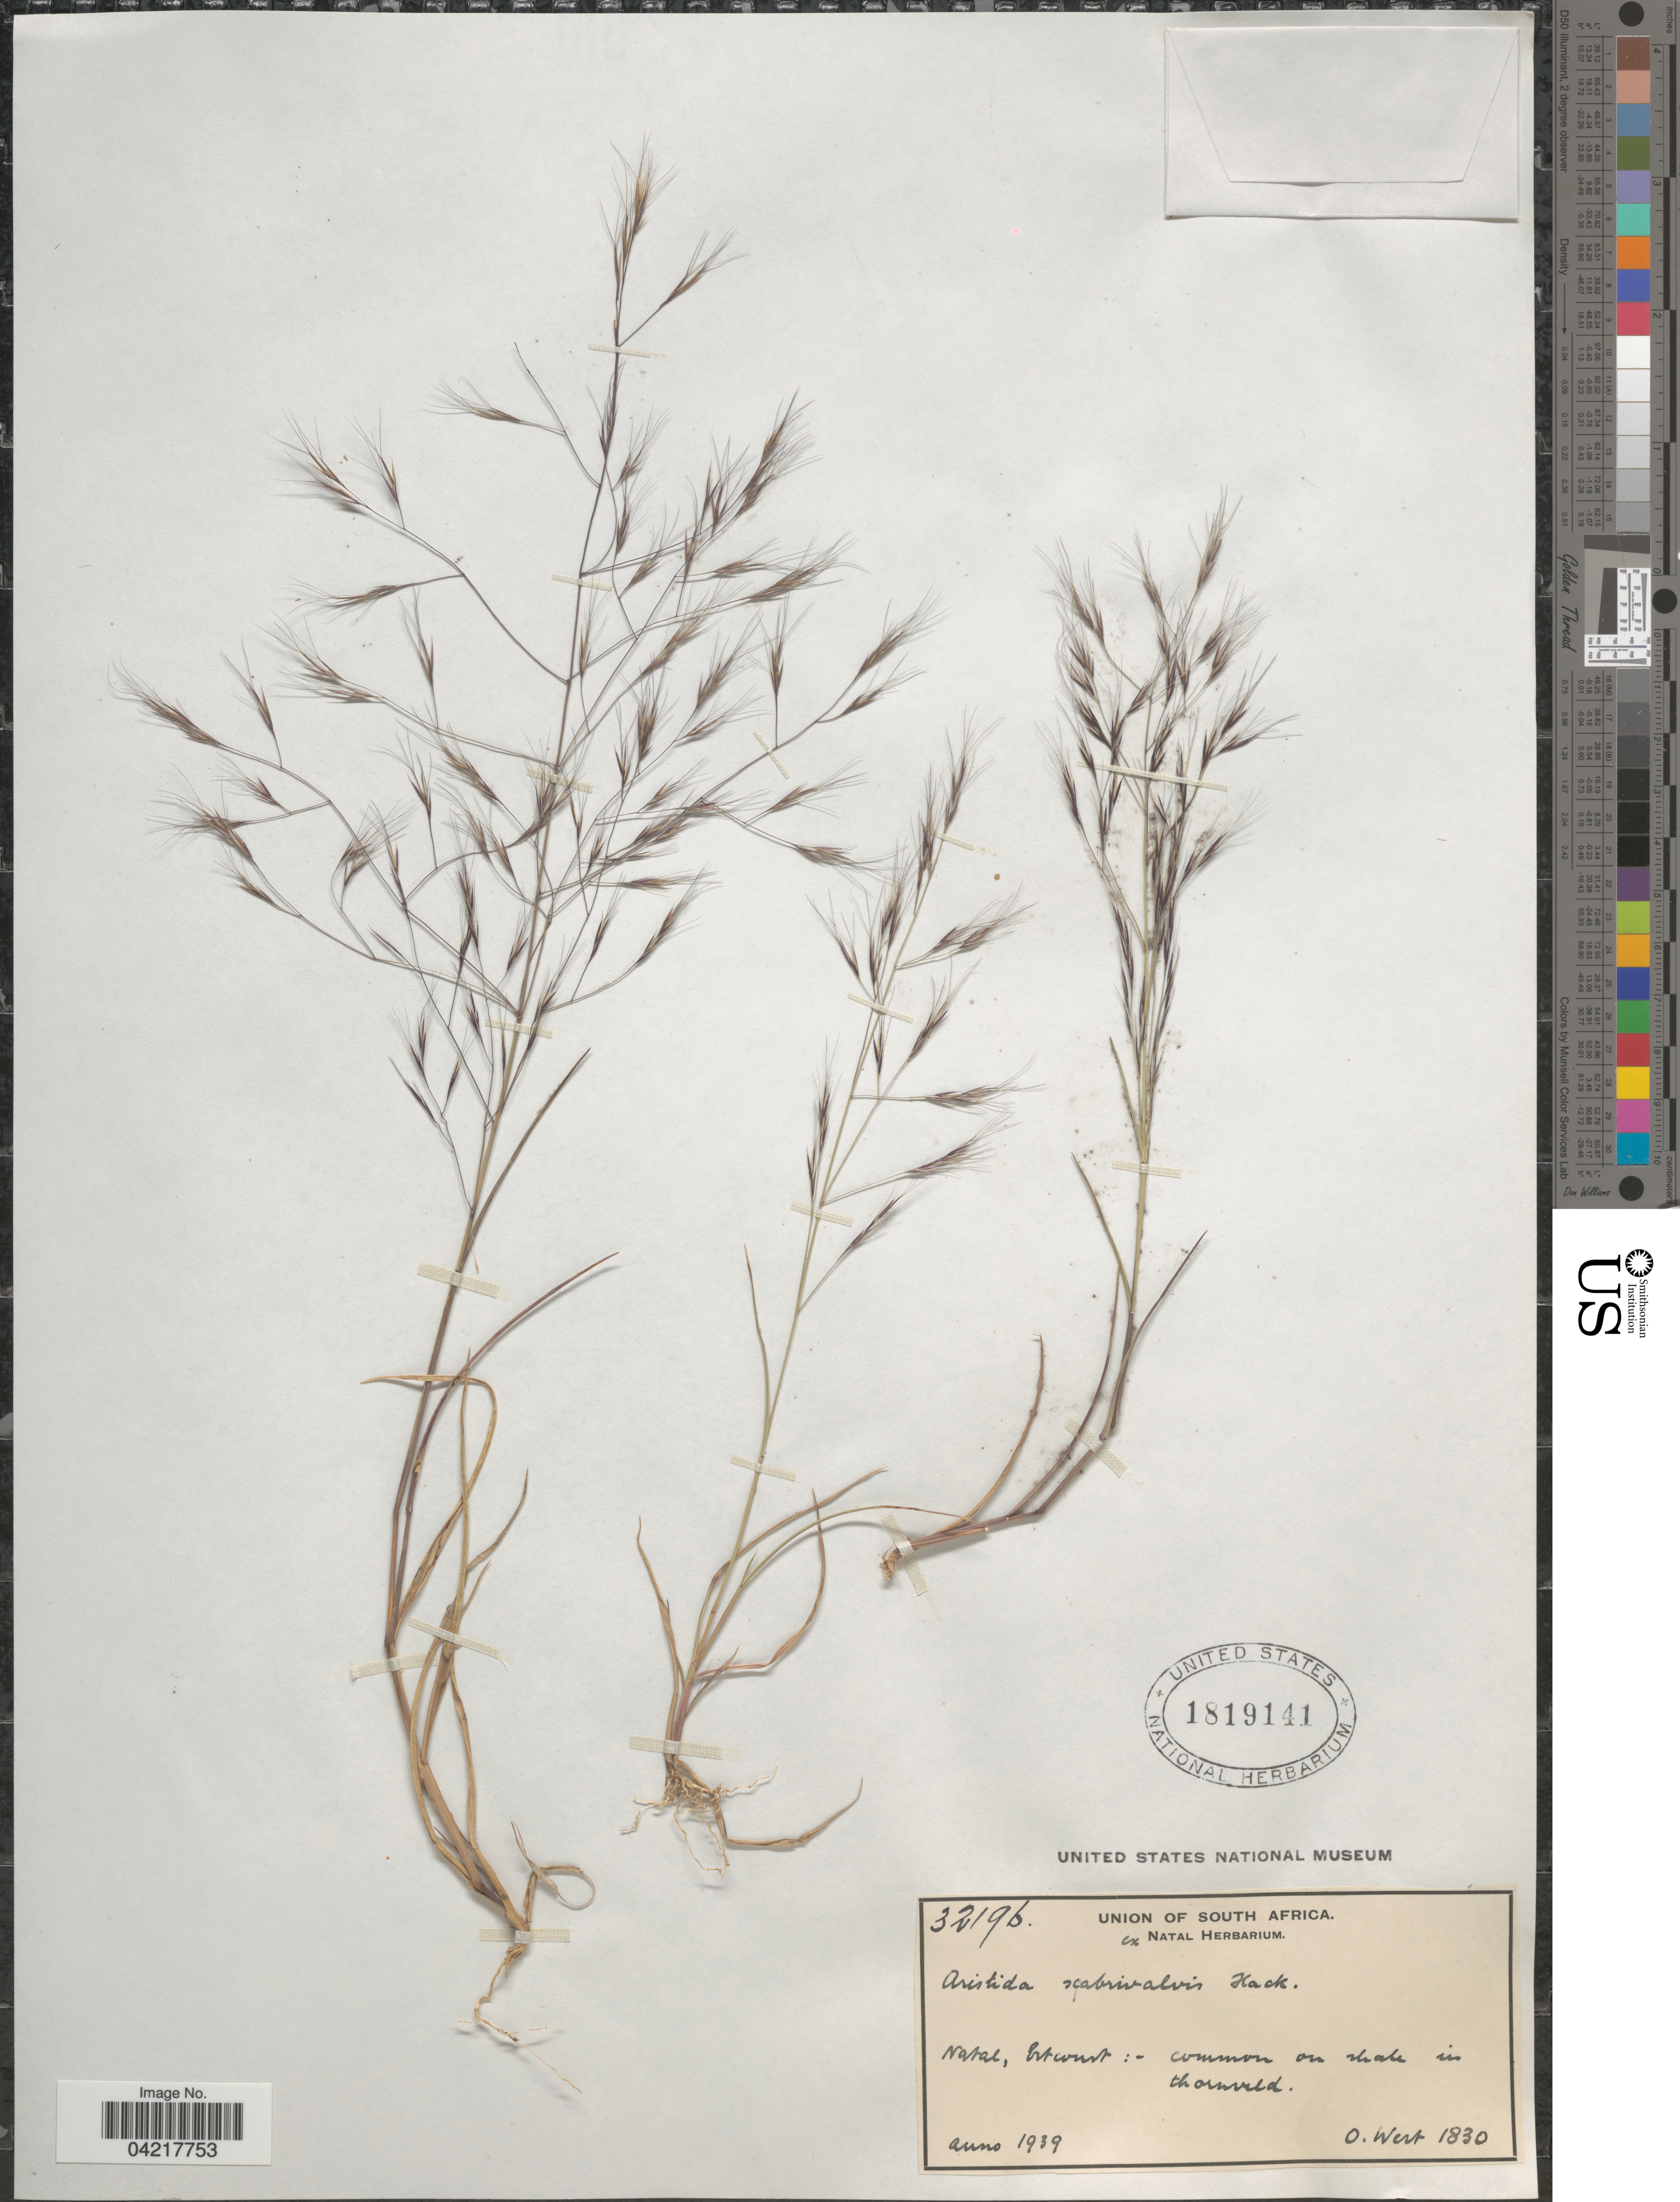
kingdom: Plantae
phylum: Tracheophyta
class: Liliopsida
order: Poales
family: Poaceae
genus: Aristida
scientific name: Aristida scabrivalvis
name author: Hack.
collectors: O. West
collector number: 1830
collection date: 1939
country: South Africa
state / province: KwaZulu-Natal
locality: Natal, Estcourt: common on shade in thornveld.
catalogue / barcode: US 1819141